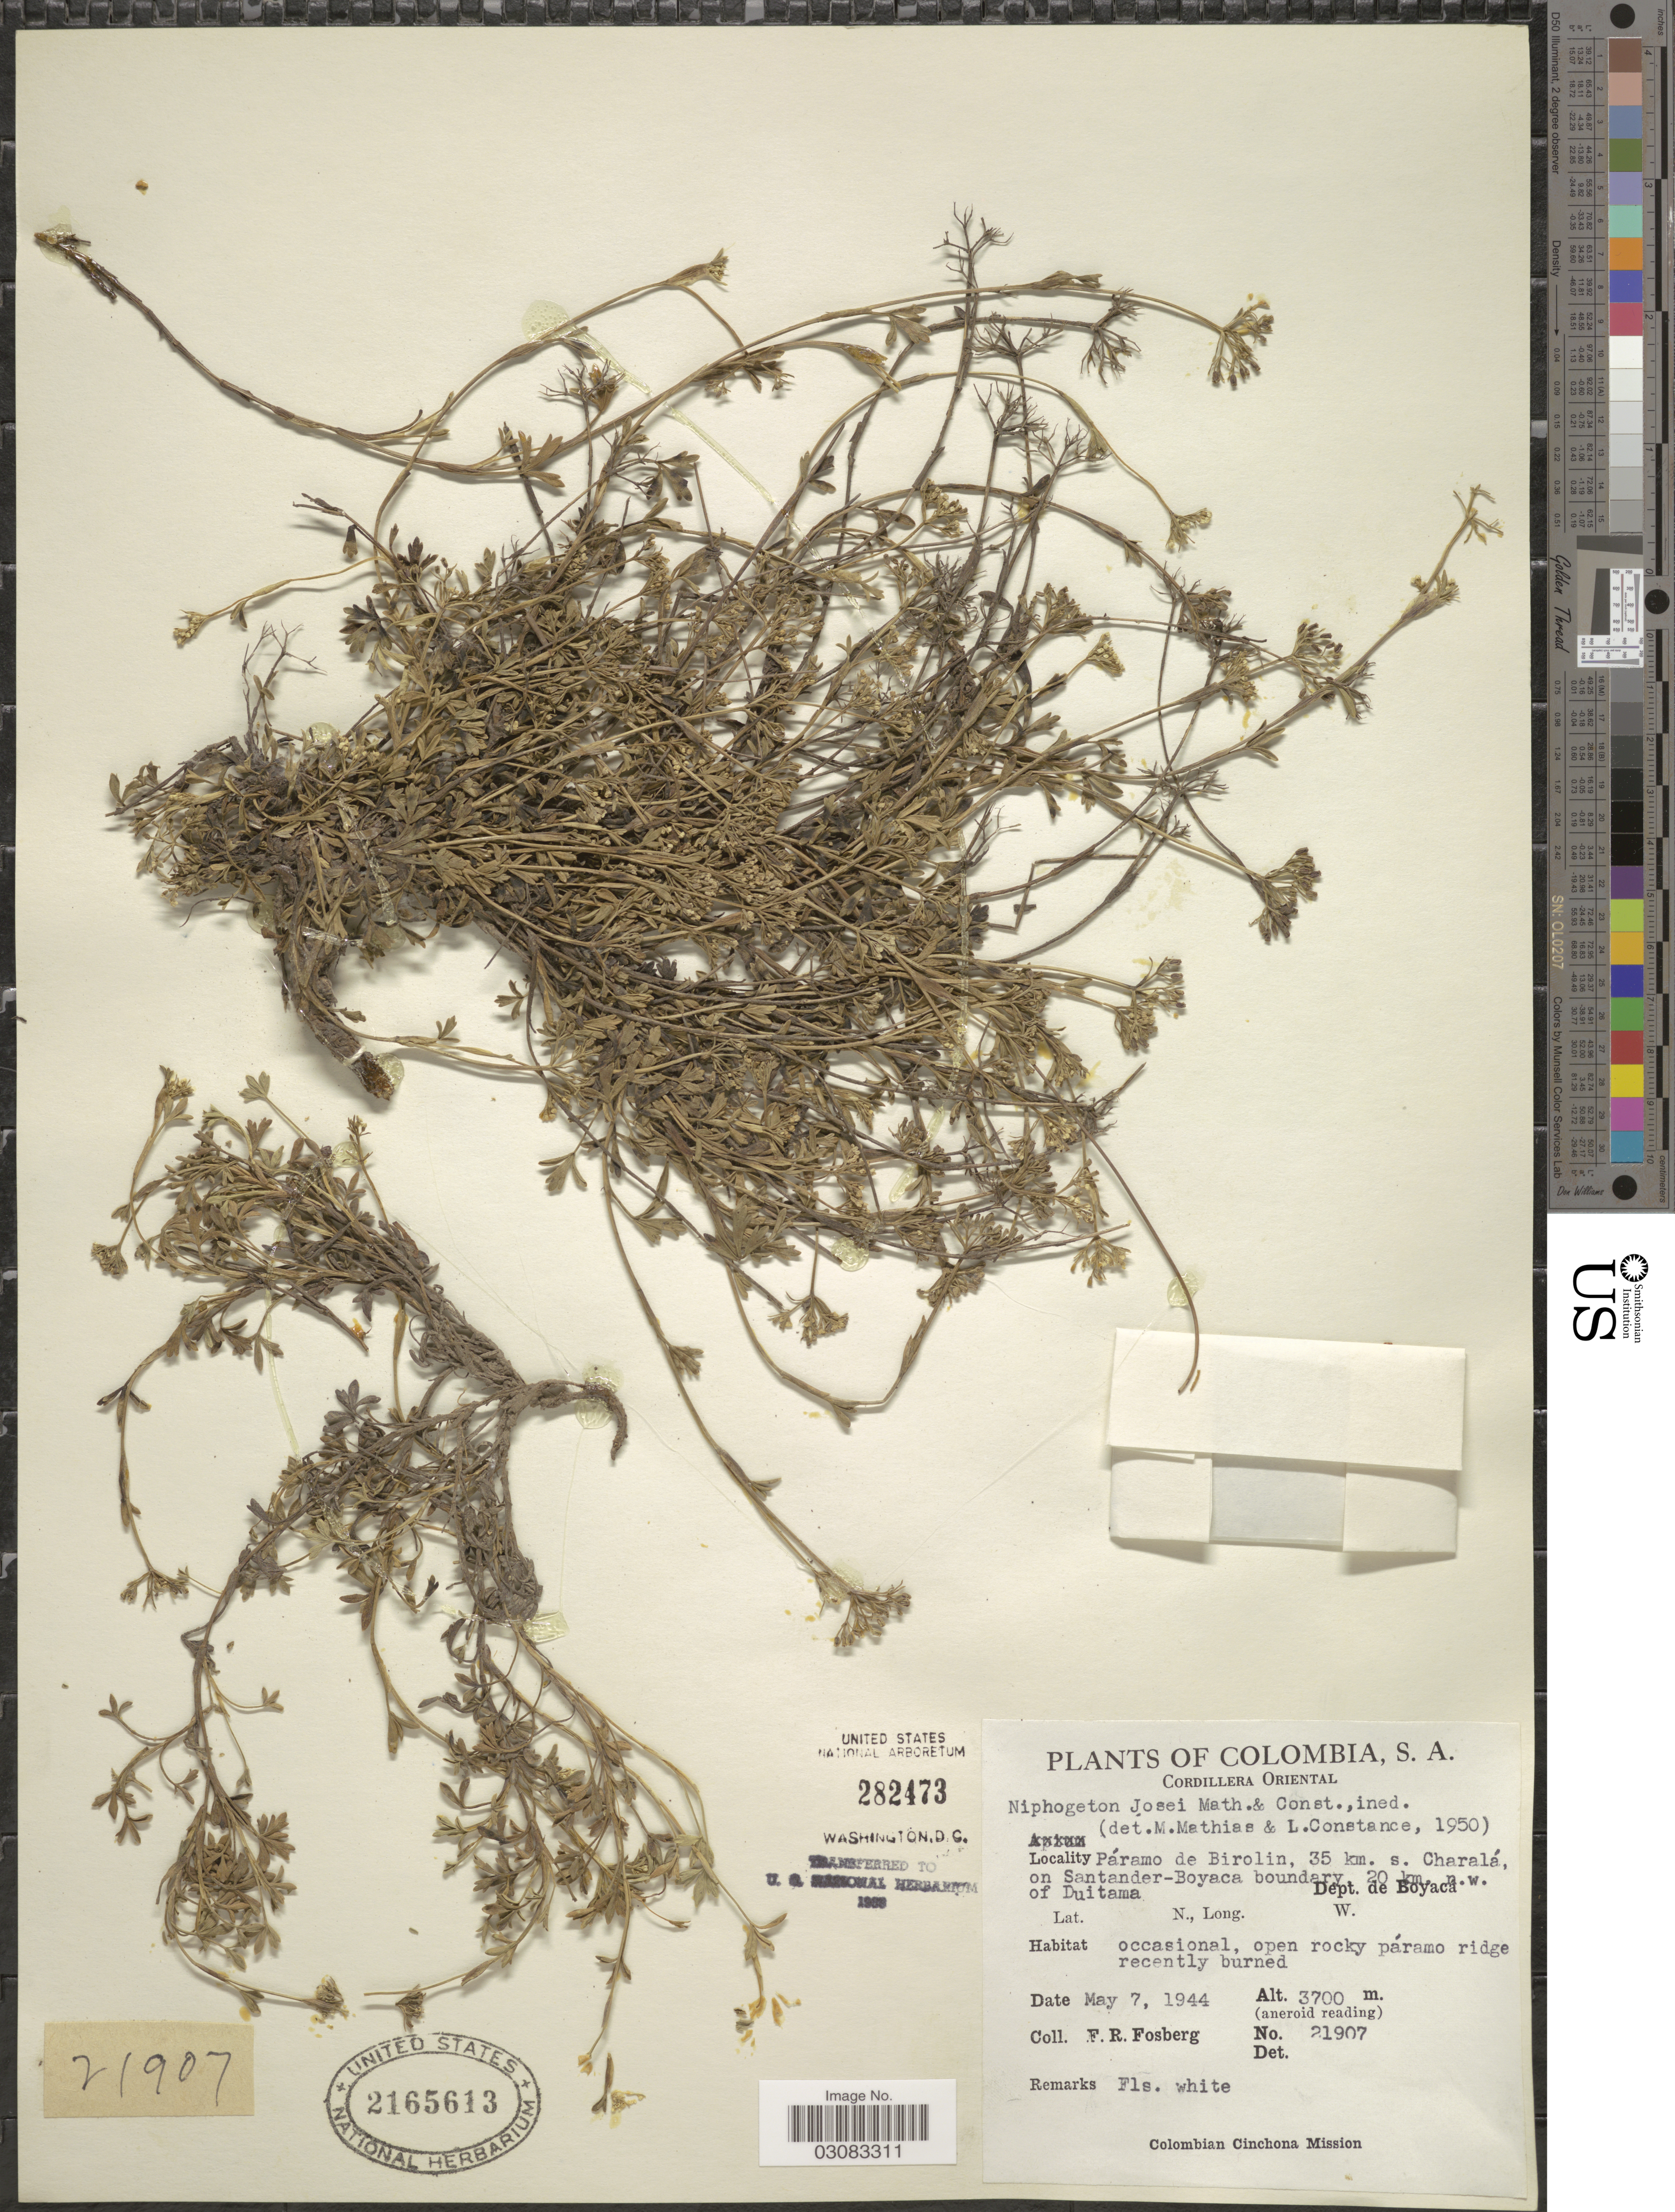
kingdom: Plantae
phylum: Tracheophyta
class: Magnoliopsida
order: Apiales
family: Apiaceae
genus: Niphogeton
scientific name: Niphogeton josei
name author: Mathias & Constance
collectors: F. R. Fosberg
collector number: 21907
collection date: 1944-05-07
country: Colombia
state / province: Boyacá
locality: Cordillera Oriental. Páramo de Birolin, 35 km. s. Charalá, on Santander-Boyaca boundary, 20 km. n.w. of Duitama. Dept. de Boyacá.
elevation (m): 3700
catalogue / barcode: US 2165613